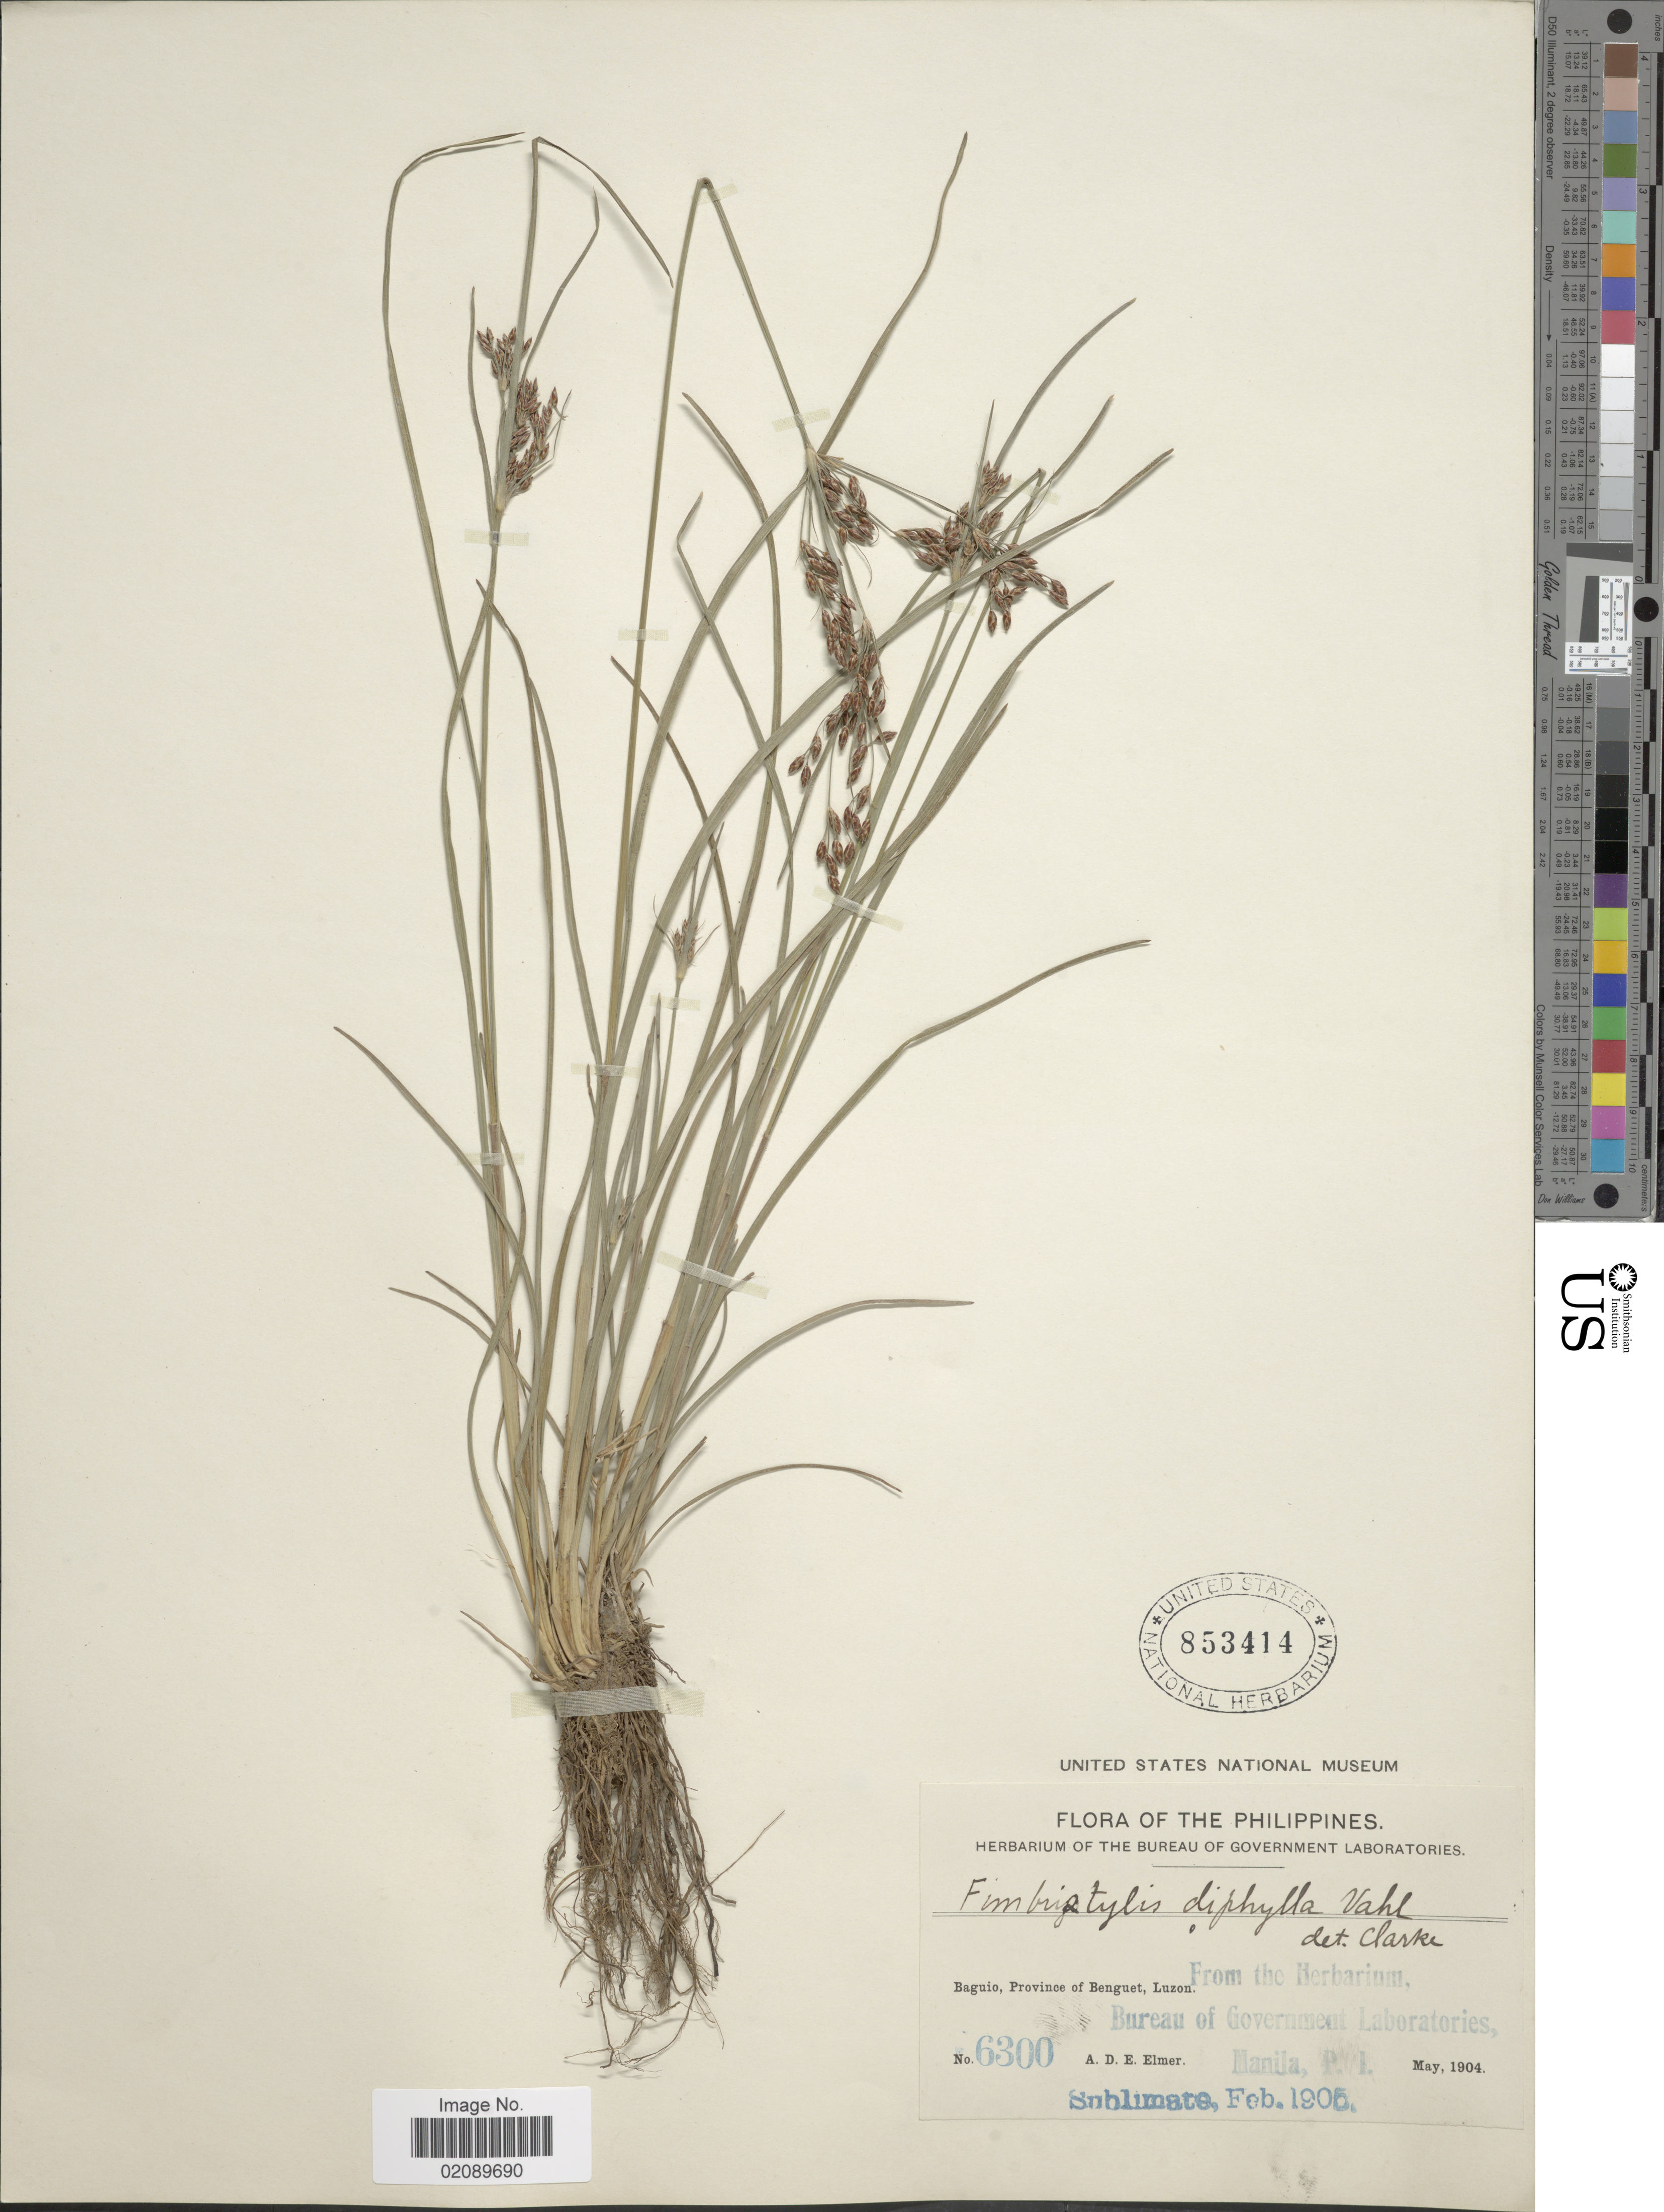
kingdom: Plantae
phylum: Tracheophyta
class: Liliopsida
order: Poales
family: Cyperaceae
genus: Fimbristylis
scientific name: Fimbristylis annua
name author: (All.) Roem. & Schult.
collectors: A. D. E. Elmer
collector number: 6300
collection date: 1904-05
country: Philippines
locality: Baguio, Province of Benguet, Luzon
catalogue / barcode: US 853414